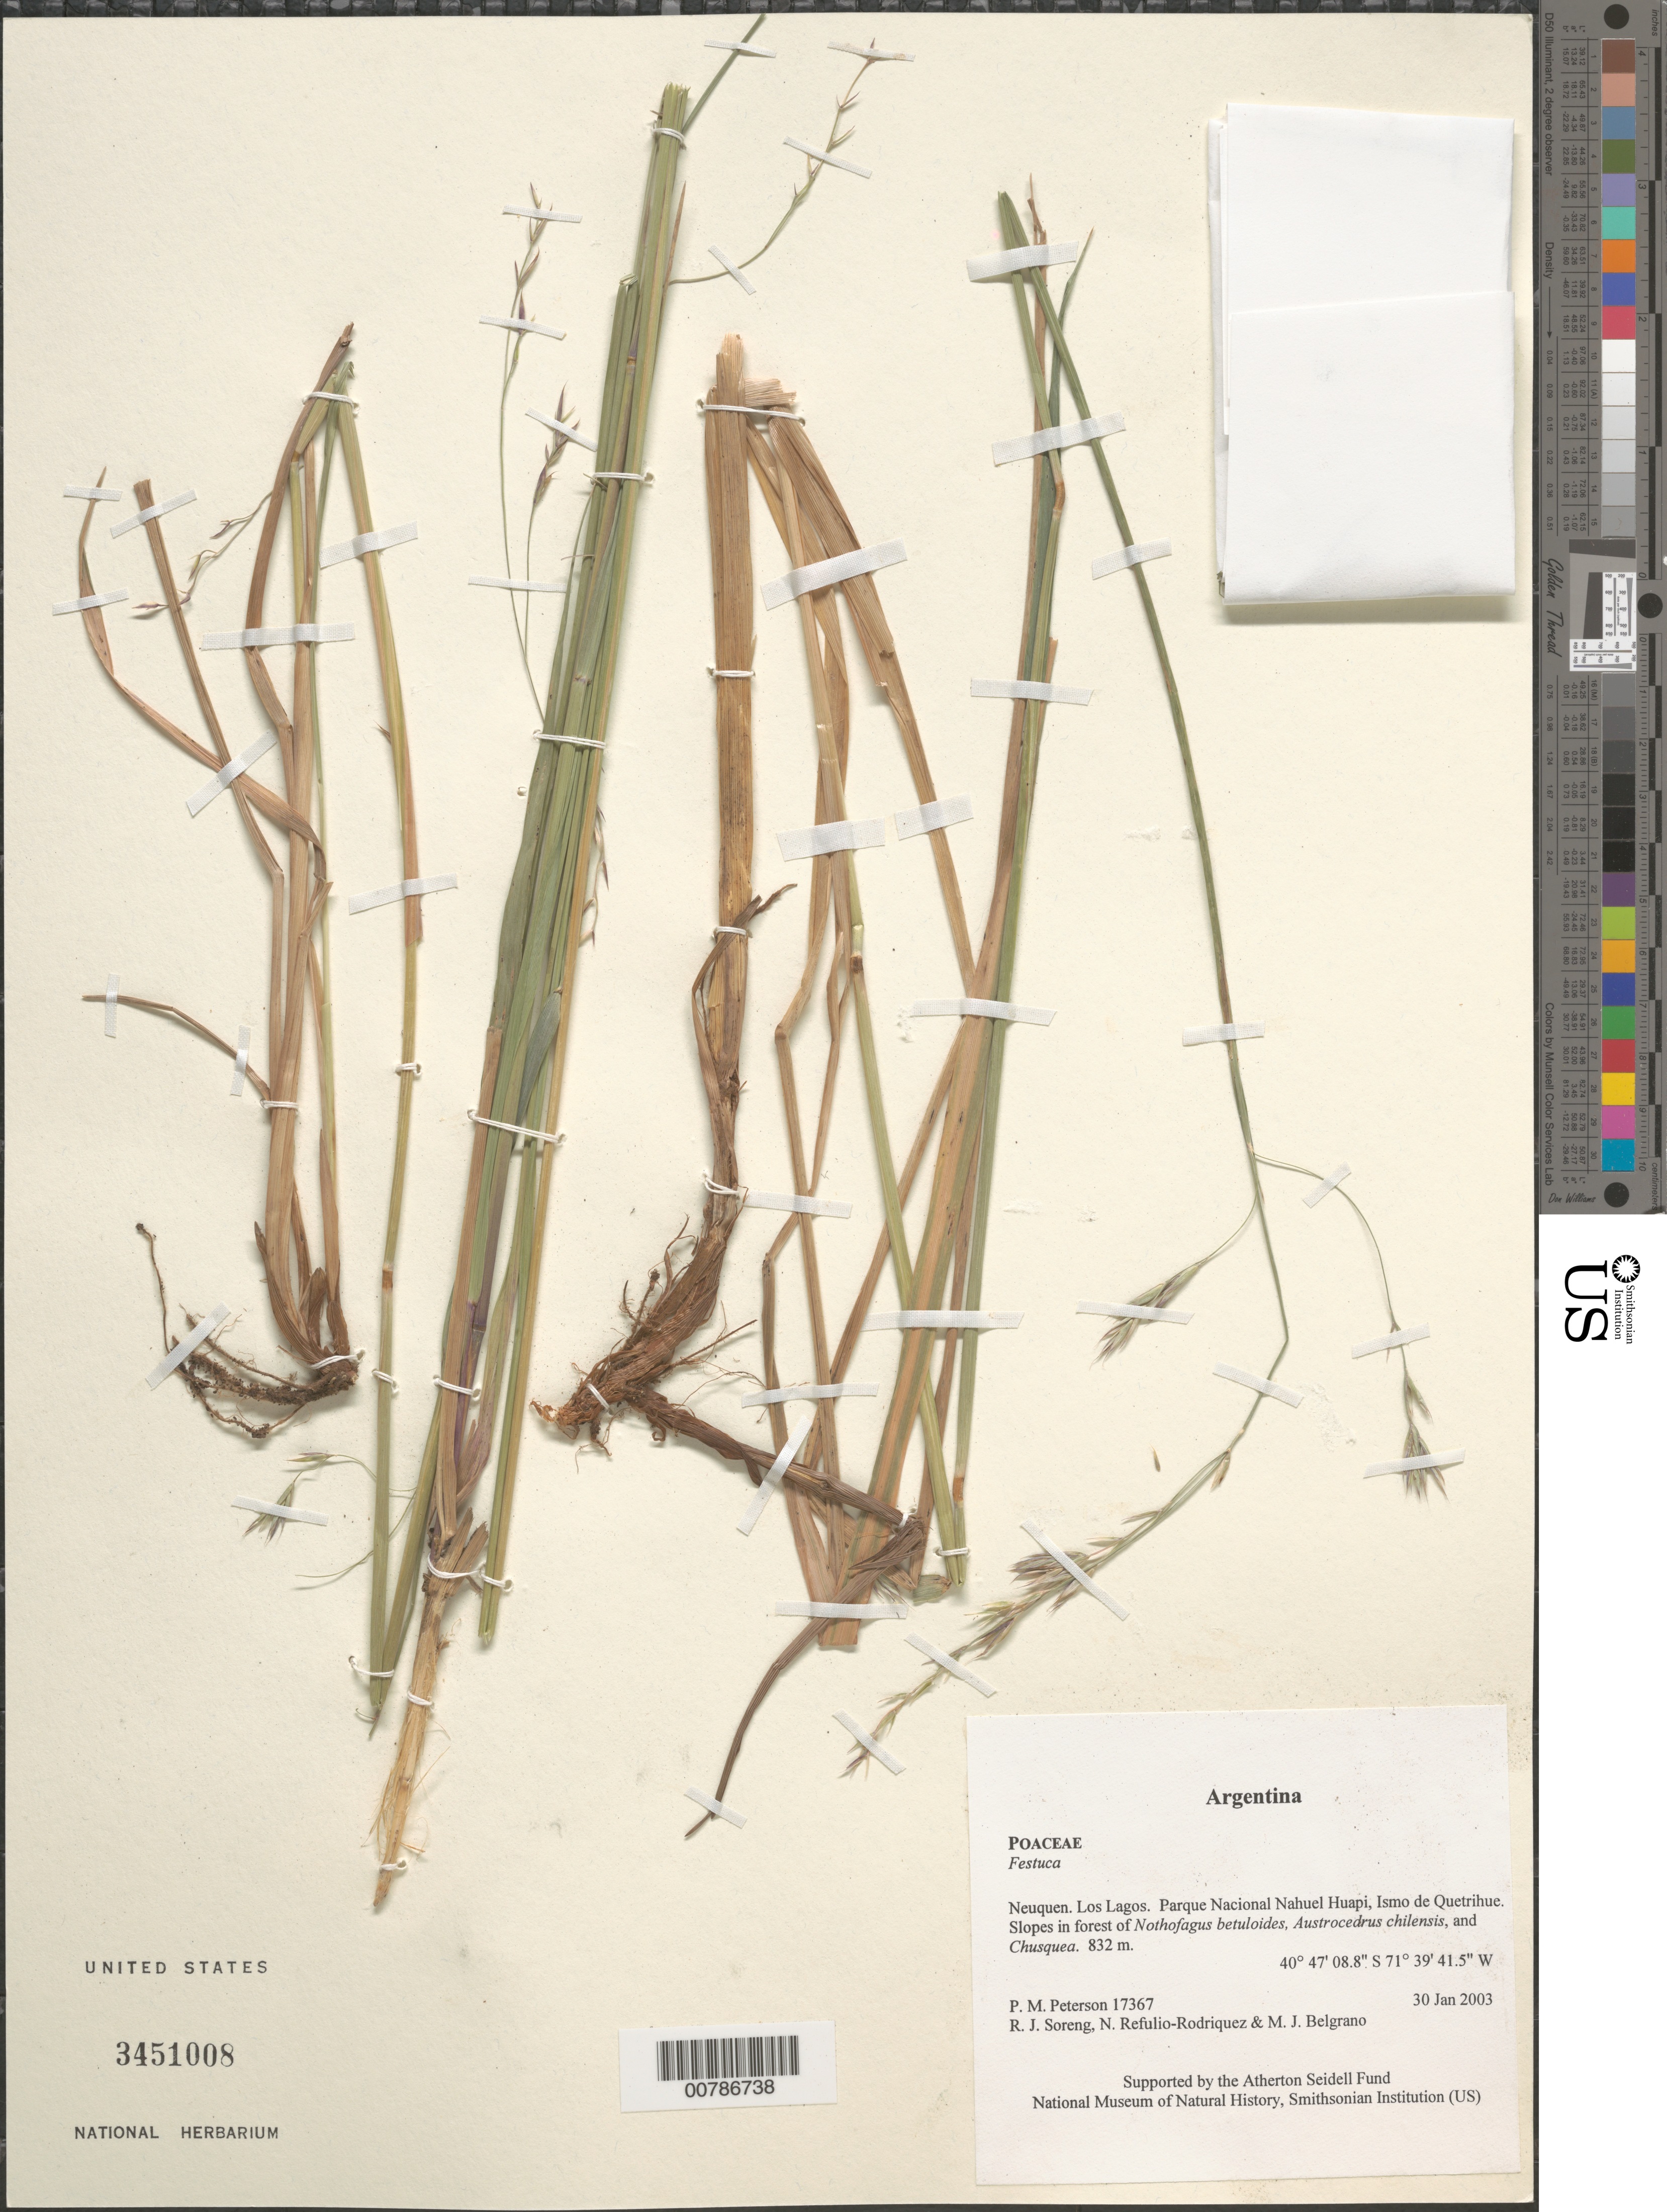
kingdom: Plantae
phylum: Tracheophyta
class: Liliopsida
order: Poales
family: Poaceae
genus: Festuca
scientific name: Festuca sp.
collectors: P. M. Peterson, R. J. Soreng, N. Refulio-Rodríguez & M. Belgrano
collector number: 17367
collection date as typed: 30 Jan 2003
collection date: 2003-01-30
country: Argentina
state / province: Neuquen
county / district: Los Lagos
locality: Parque Nacional Nahuel Huapi, Ismo de Quetrihue. Slopes in forest of Nothofagus betuloides, Austrocedrus chilensis, and Chusquea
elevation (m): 832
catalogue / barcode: US 3451008